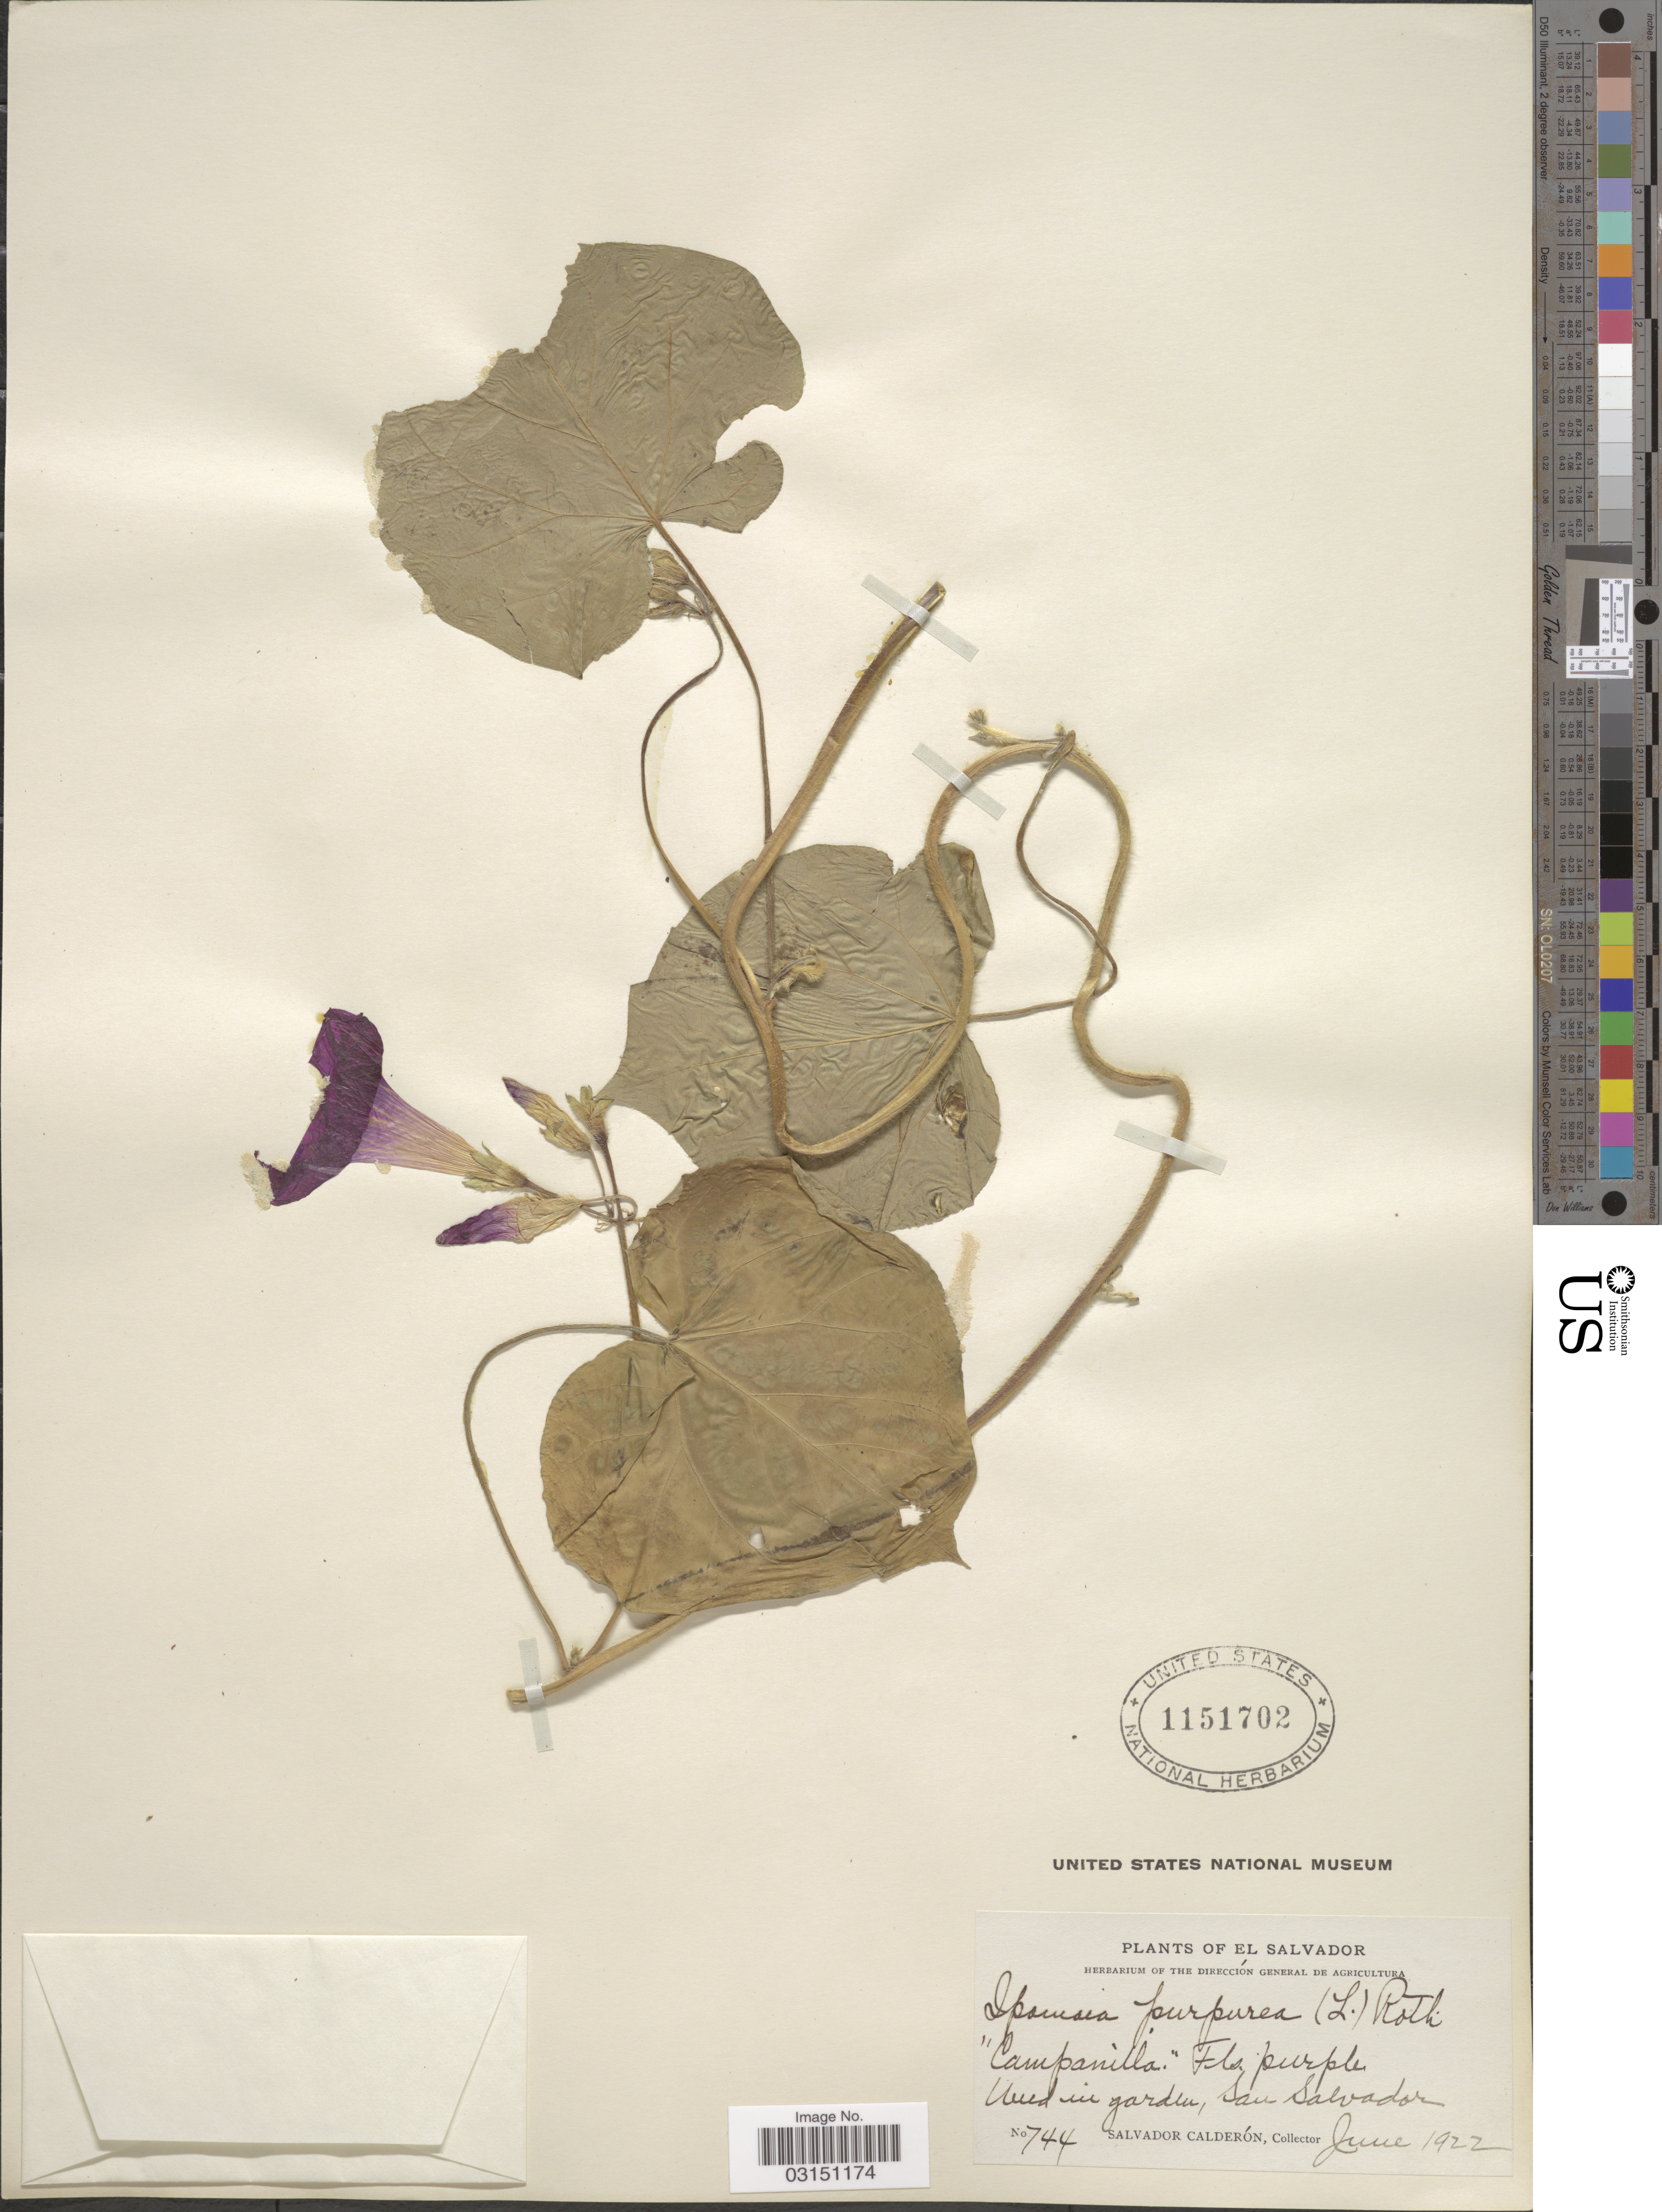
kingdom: Plantae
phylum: Tracheophyta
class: Magnoliopsida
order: Solanales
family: Convolvulaceae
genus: Ipomoea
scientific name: Ipomoea purpurea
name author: (L.) Roth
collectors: S. Calderón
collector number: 744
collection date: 1922-06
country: El Salvador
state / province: San Salvador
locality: Weed in garden, San Salvador.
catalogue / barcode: US 1151702